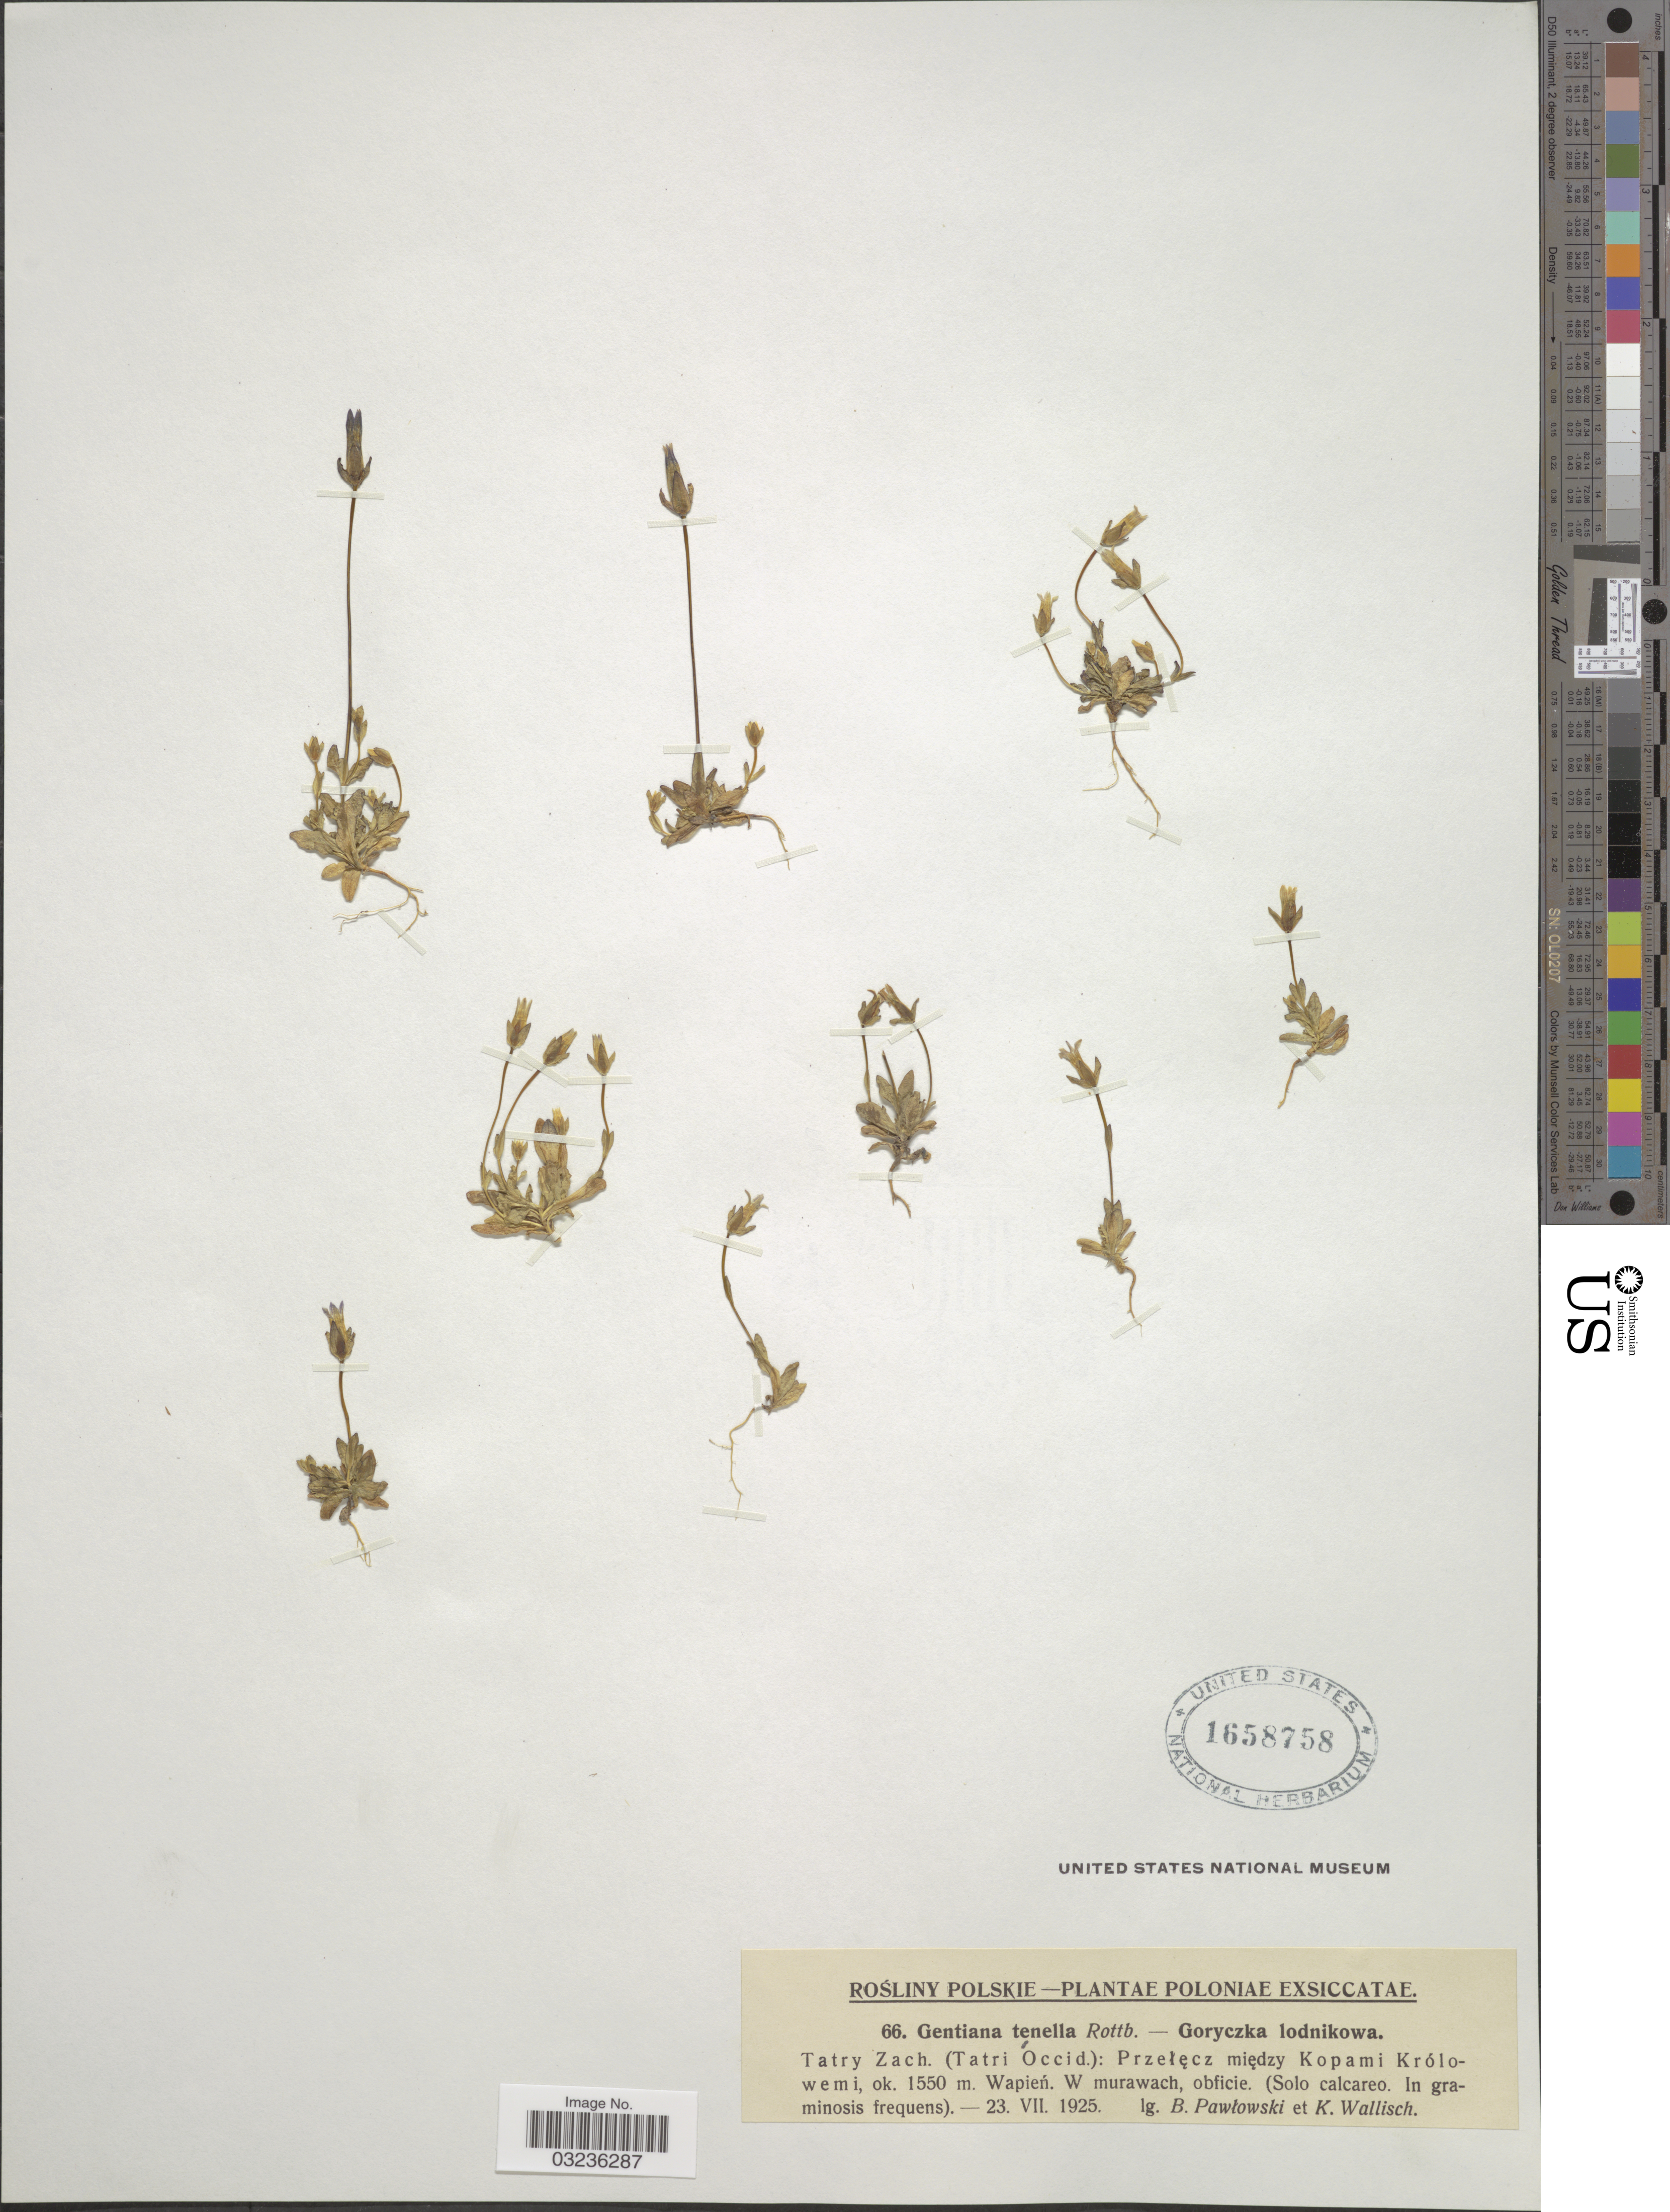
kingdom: Plantae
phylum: Tracheophyta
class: Magnoliopsida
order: Gentianales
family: Gentianaceae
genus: Gentiana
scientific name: Gentiana tenella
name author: Rottb.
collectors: B. Pawlowski & k. wallisch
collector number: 66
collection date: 1925-07-23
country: Poland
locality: Tatry Zach. (Tatri Occid.): Przelecz miedzy Kopami Królowemi, ok. Wapien. W murawach, obficie.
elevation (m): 1550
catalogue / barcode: US 1658758